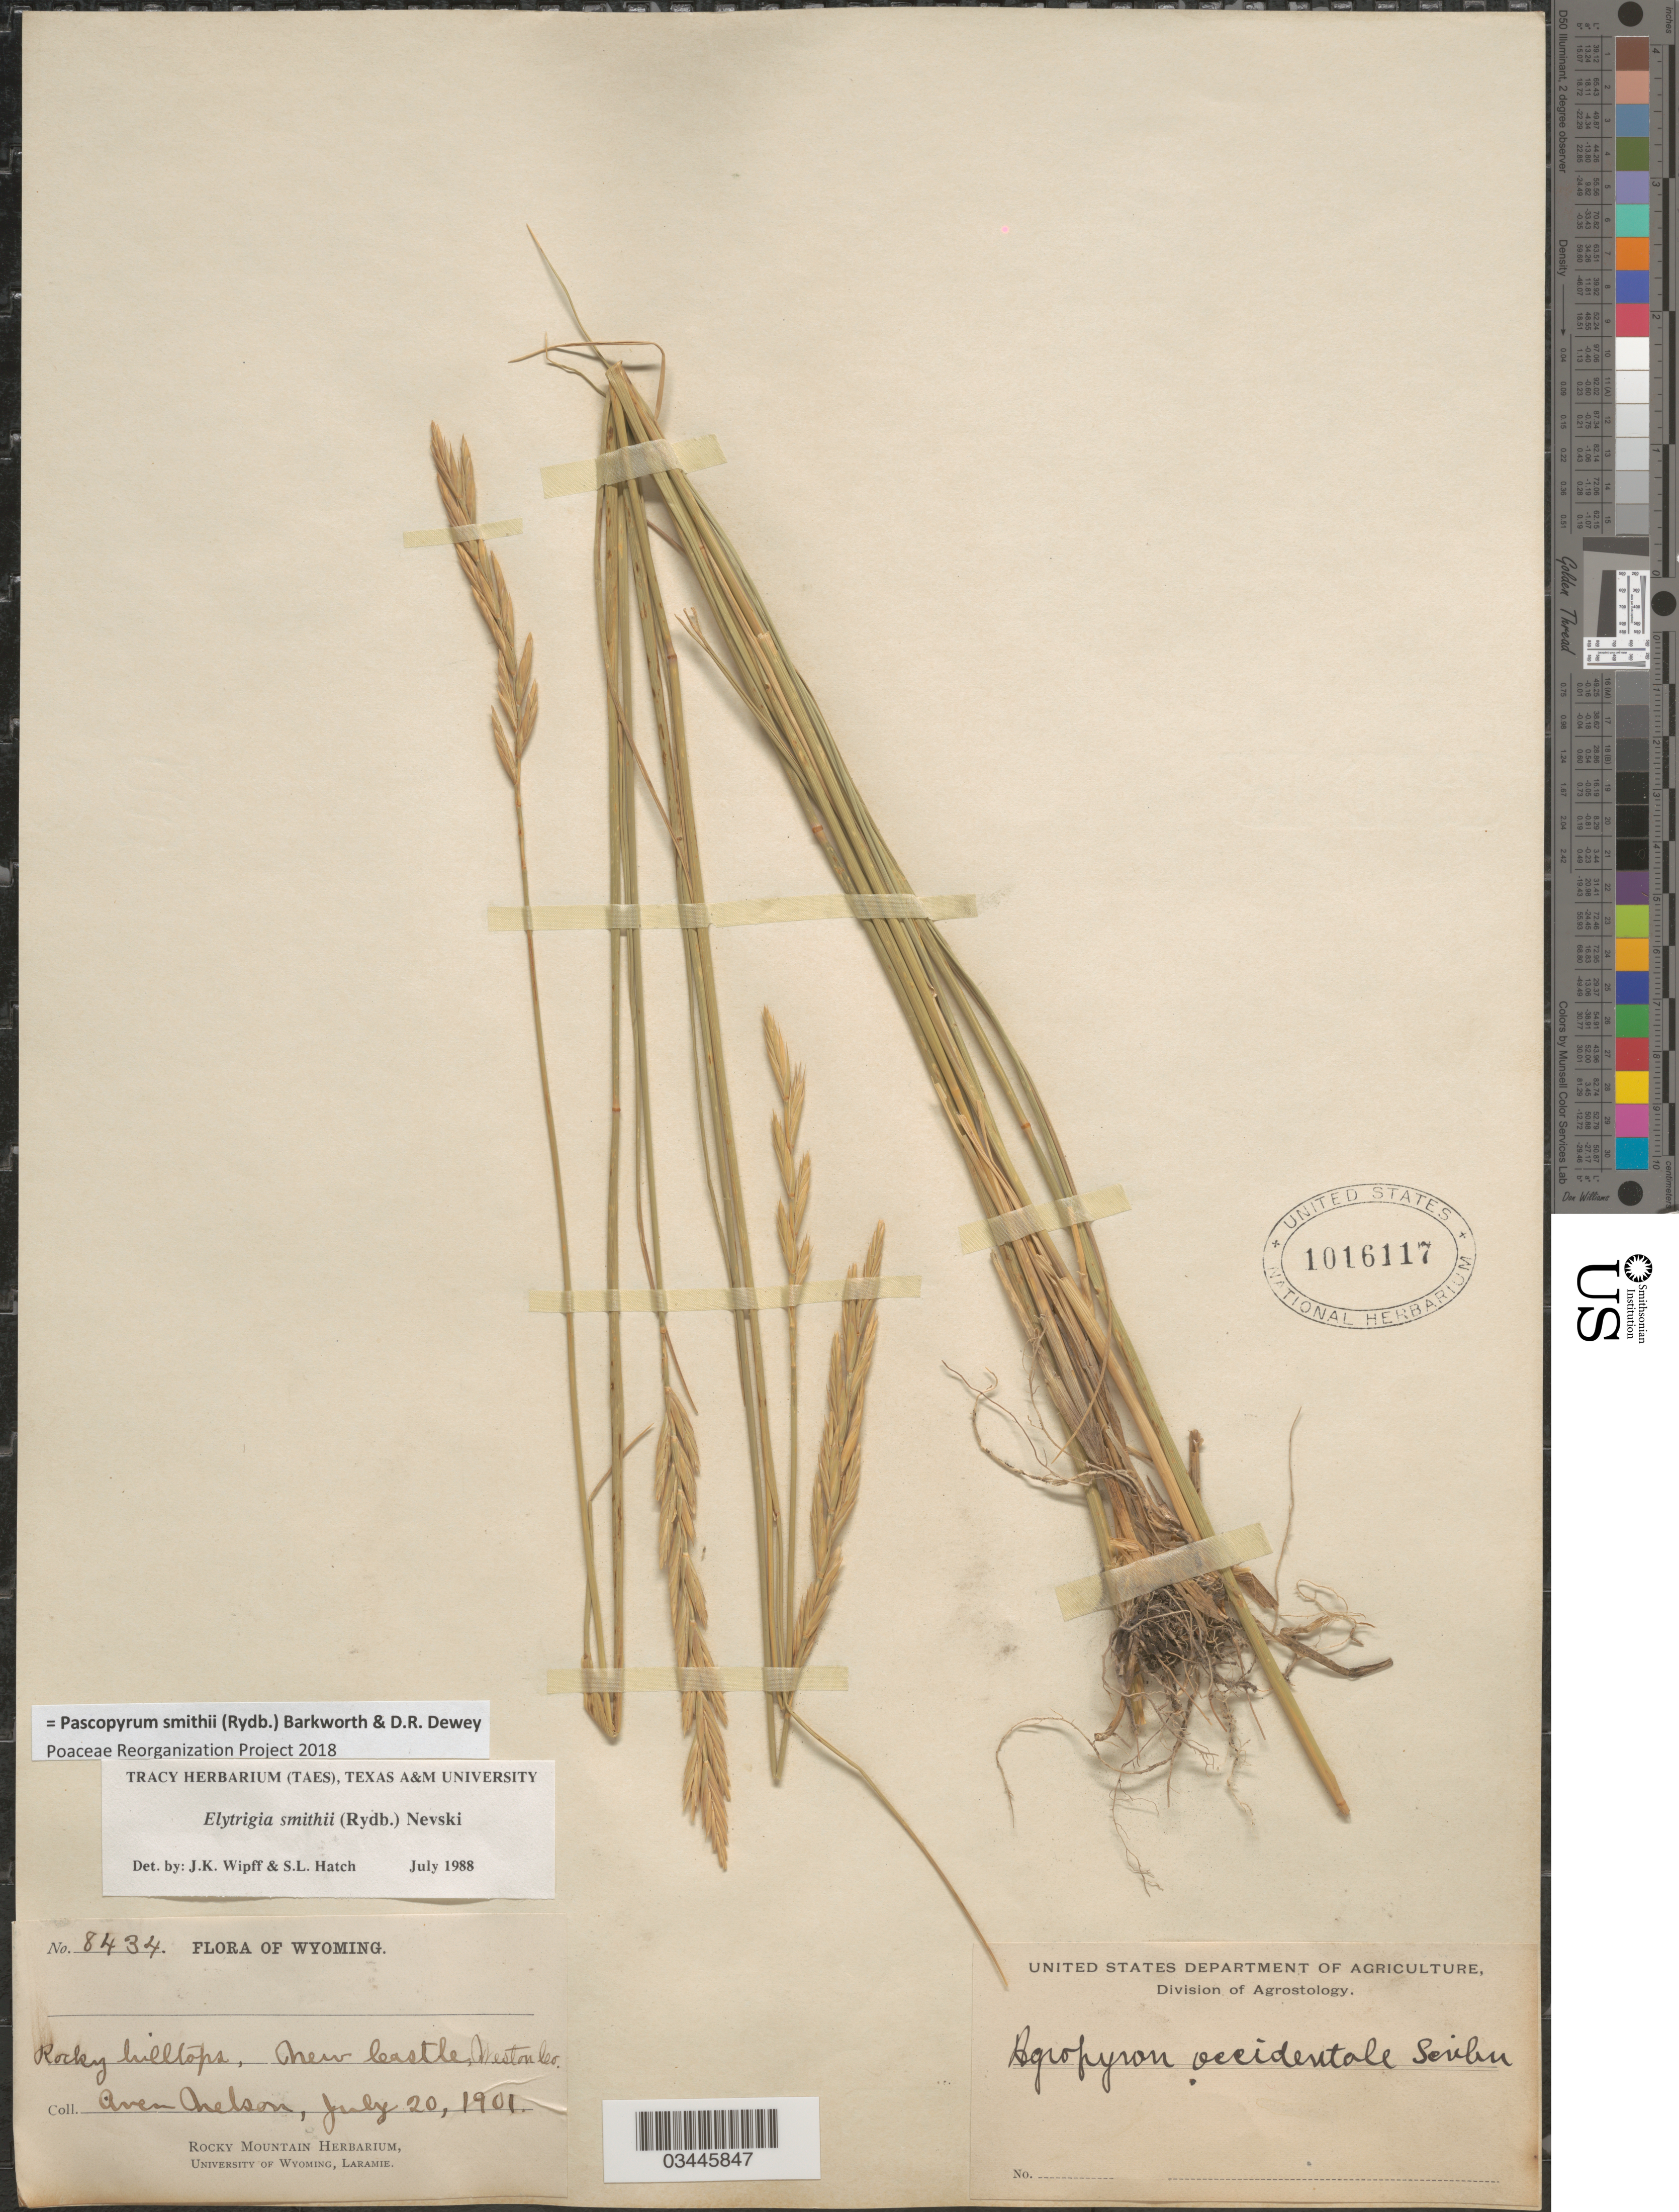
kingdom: Plantae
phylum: Tracheophyta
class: Liliopsida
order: Poales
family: Poaceae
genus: Pascopyrum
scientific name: Pascopyrum smithii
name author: (Rydb.) Barkworth & Dewey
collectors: A. Nelson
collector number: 8434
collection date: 1901-07-20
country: United States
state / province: Wyoming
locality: Rocky hilltops, New Castle, Weston Co.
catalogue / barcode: US 1016117